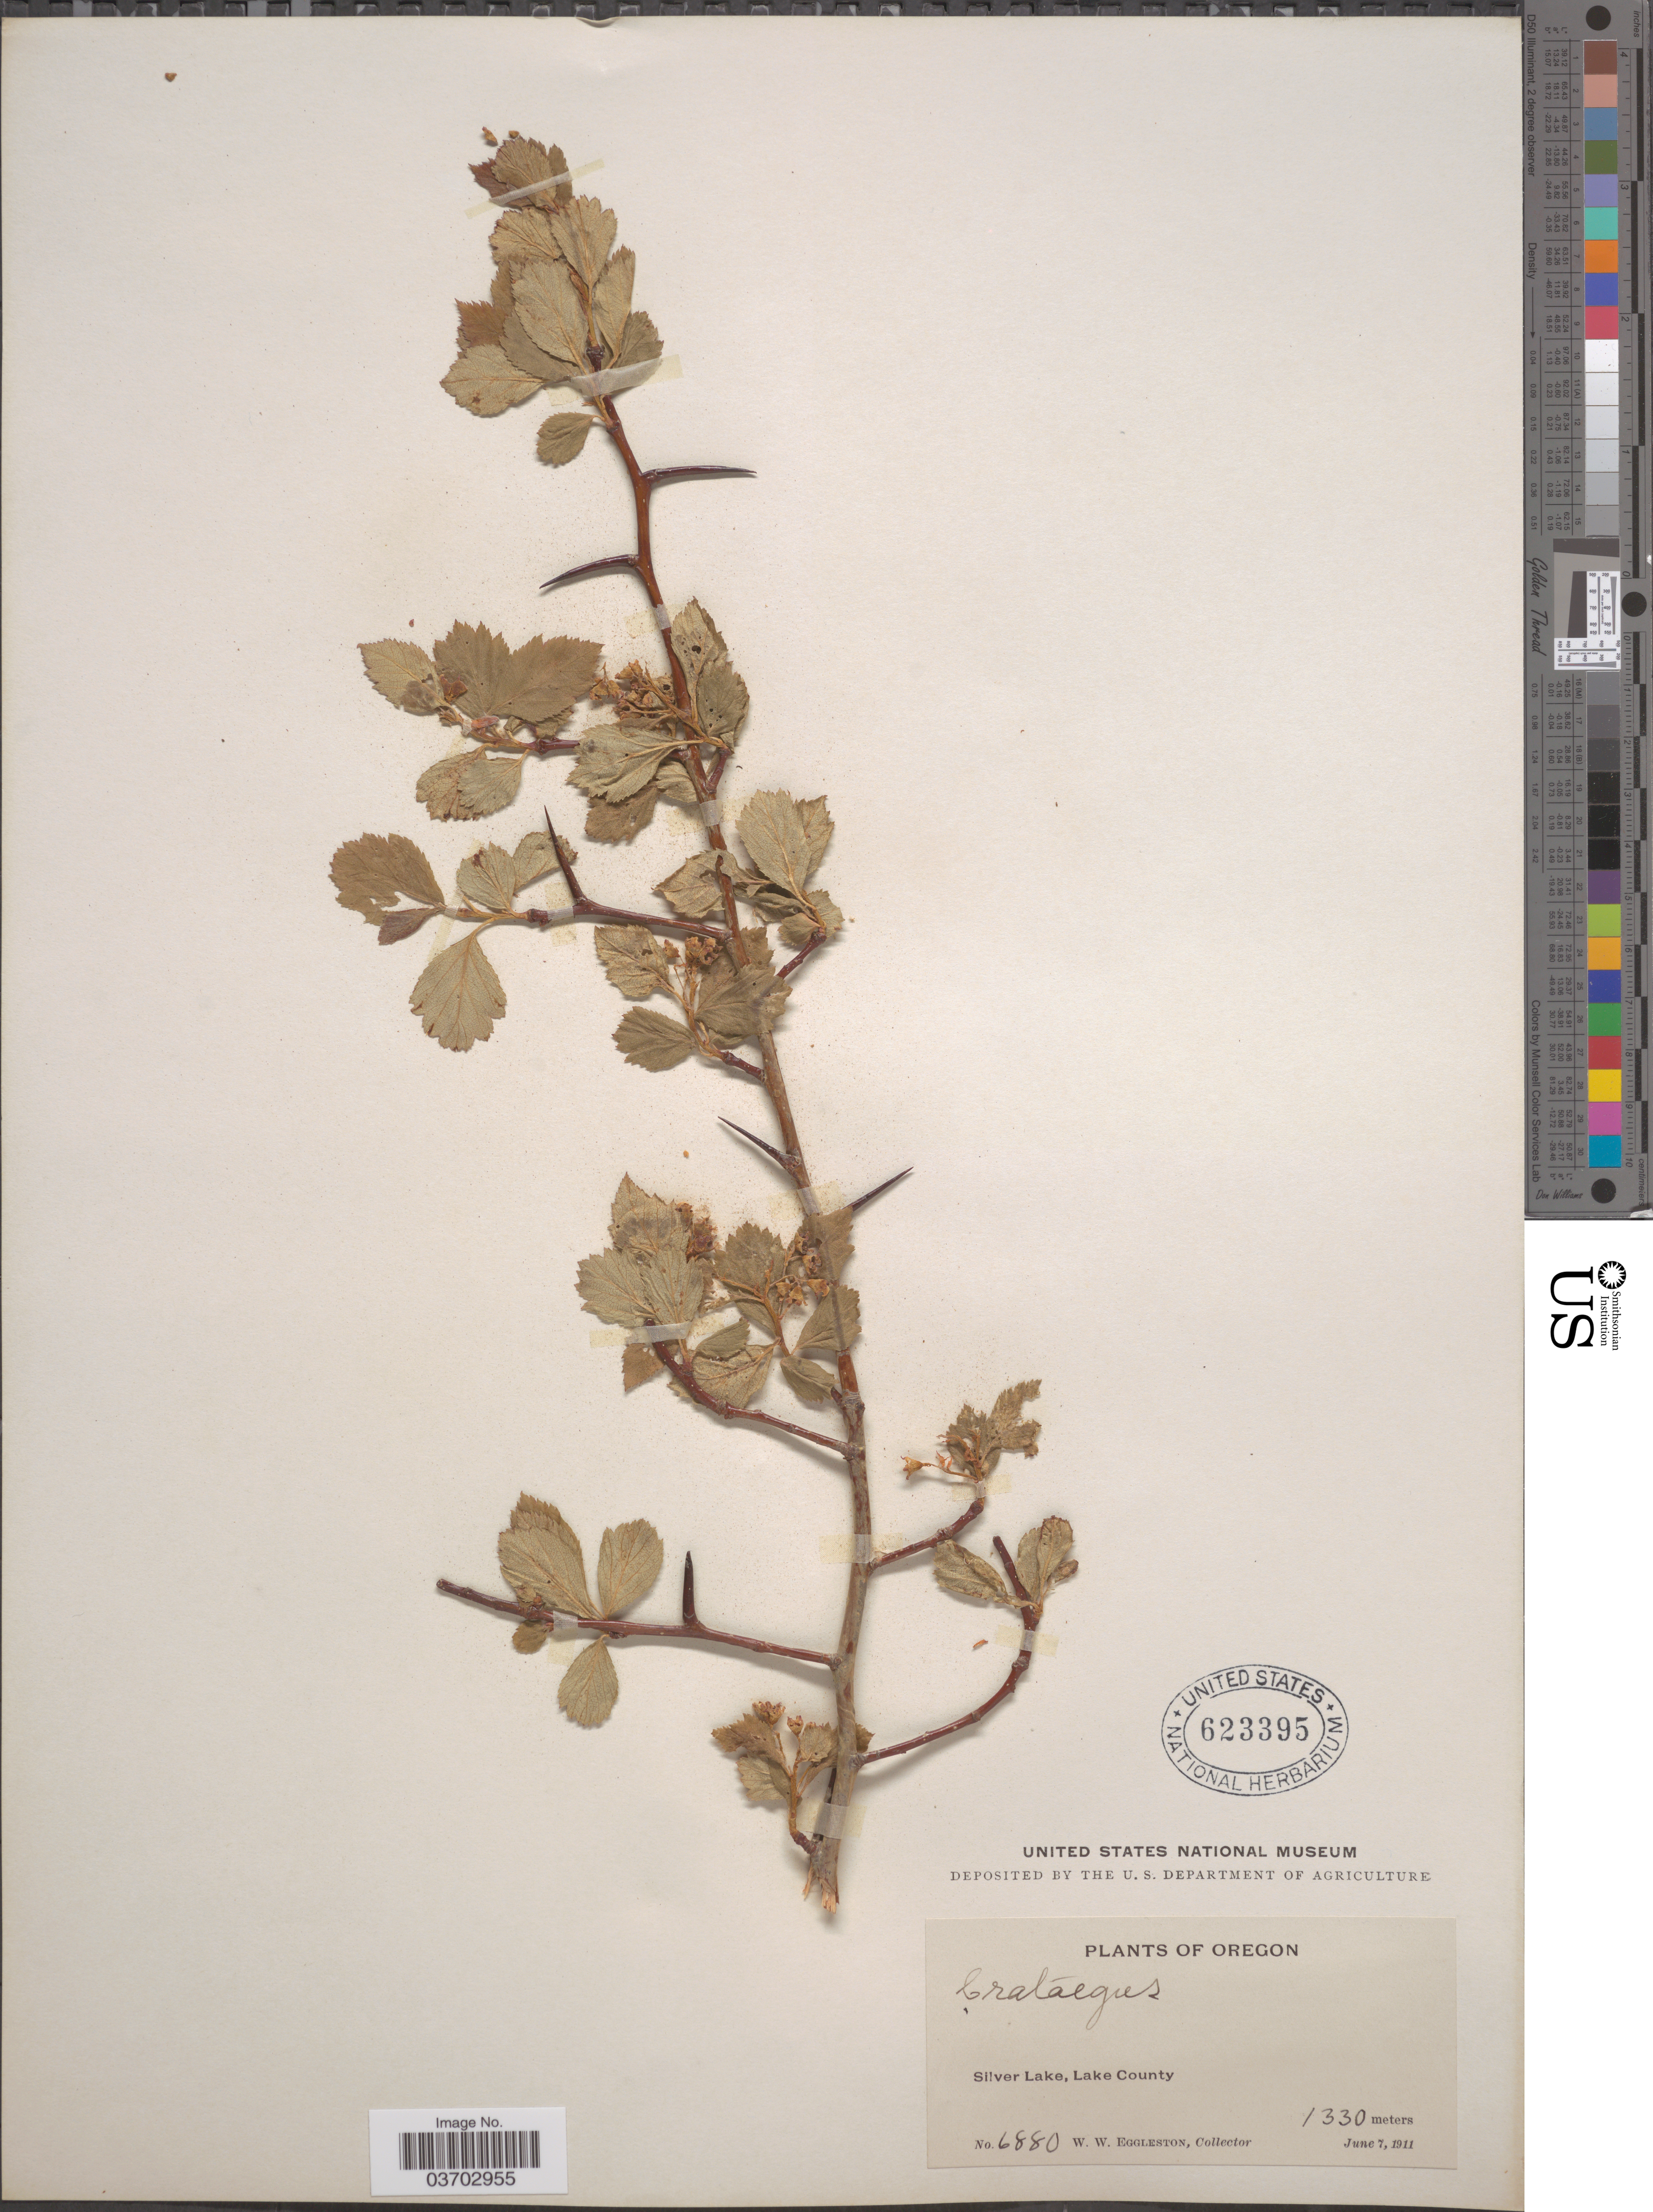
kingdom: Plantae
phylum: Tracheophyta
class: Magnoliopsida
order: Rosales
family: Rosaceae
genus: Crataegus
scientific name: Crataegus sp.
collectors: W. W. Eggleston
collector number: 6880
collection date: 1911-06-07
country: United States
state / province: Oregon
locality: Silver Lake, Lake County.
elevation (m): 1330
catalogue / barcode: US 623395